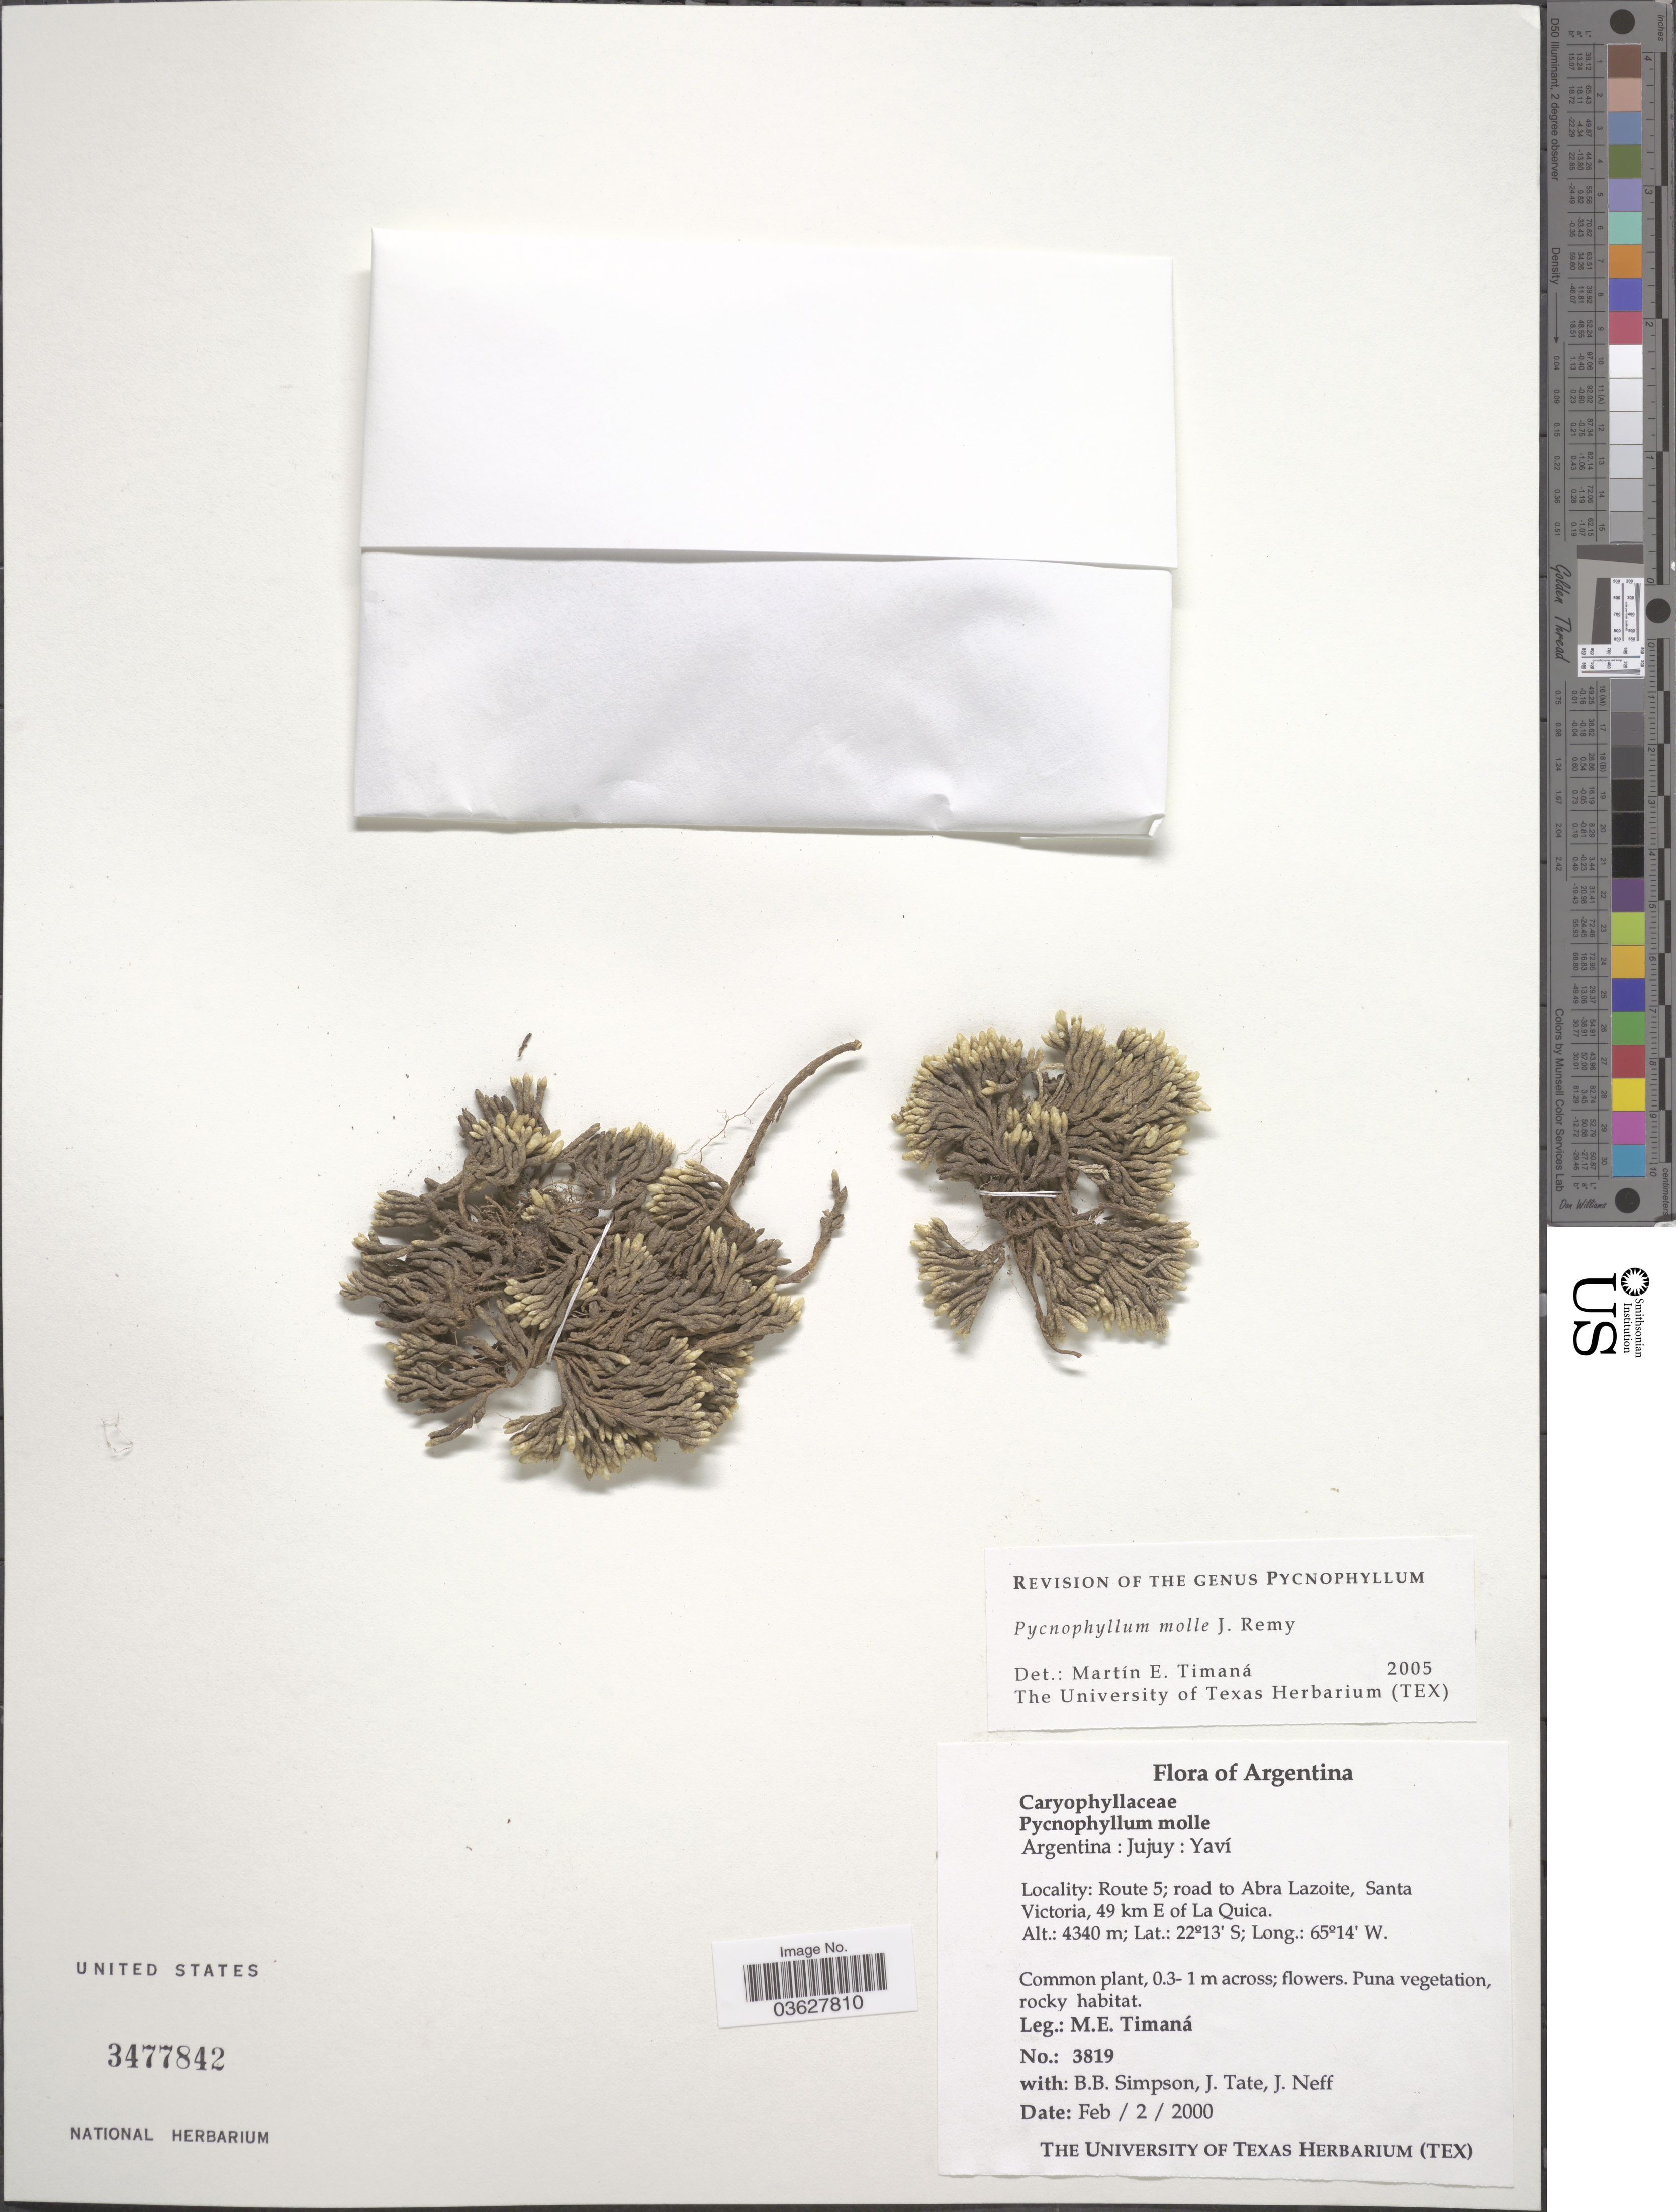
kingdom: Plantae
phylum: Tracheophyta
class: Magnoliopsida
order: Caryophyllales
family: Caryophyllaceae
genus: Pycnophyllum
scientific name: Pycnophyllum molle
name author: J. Rémy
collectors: M. E. Timaná, B. Simpson, J. Tate & J. Neff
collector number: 3819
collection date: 2000-02-02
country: Argentina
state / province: Jujuy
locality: Yaví. Route 5; road to Abra Lazoite, Santa Victoria 49 km E of La Quica.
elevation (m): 4340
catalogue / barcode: US 3477842